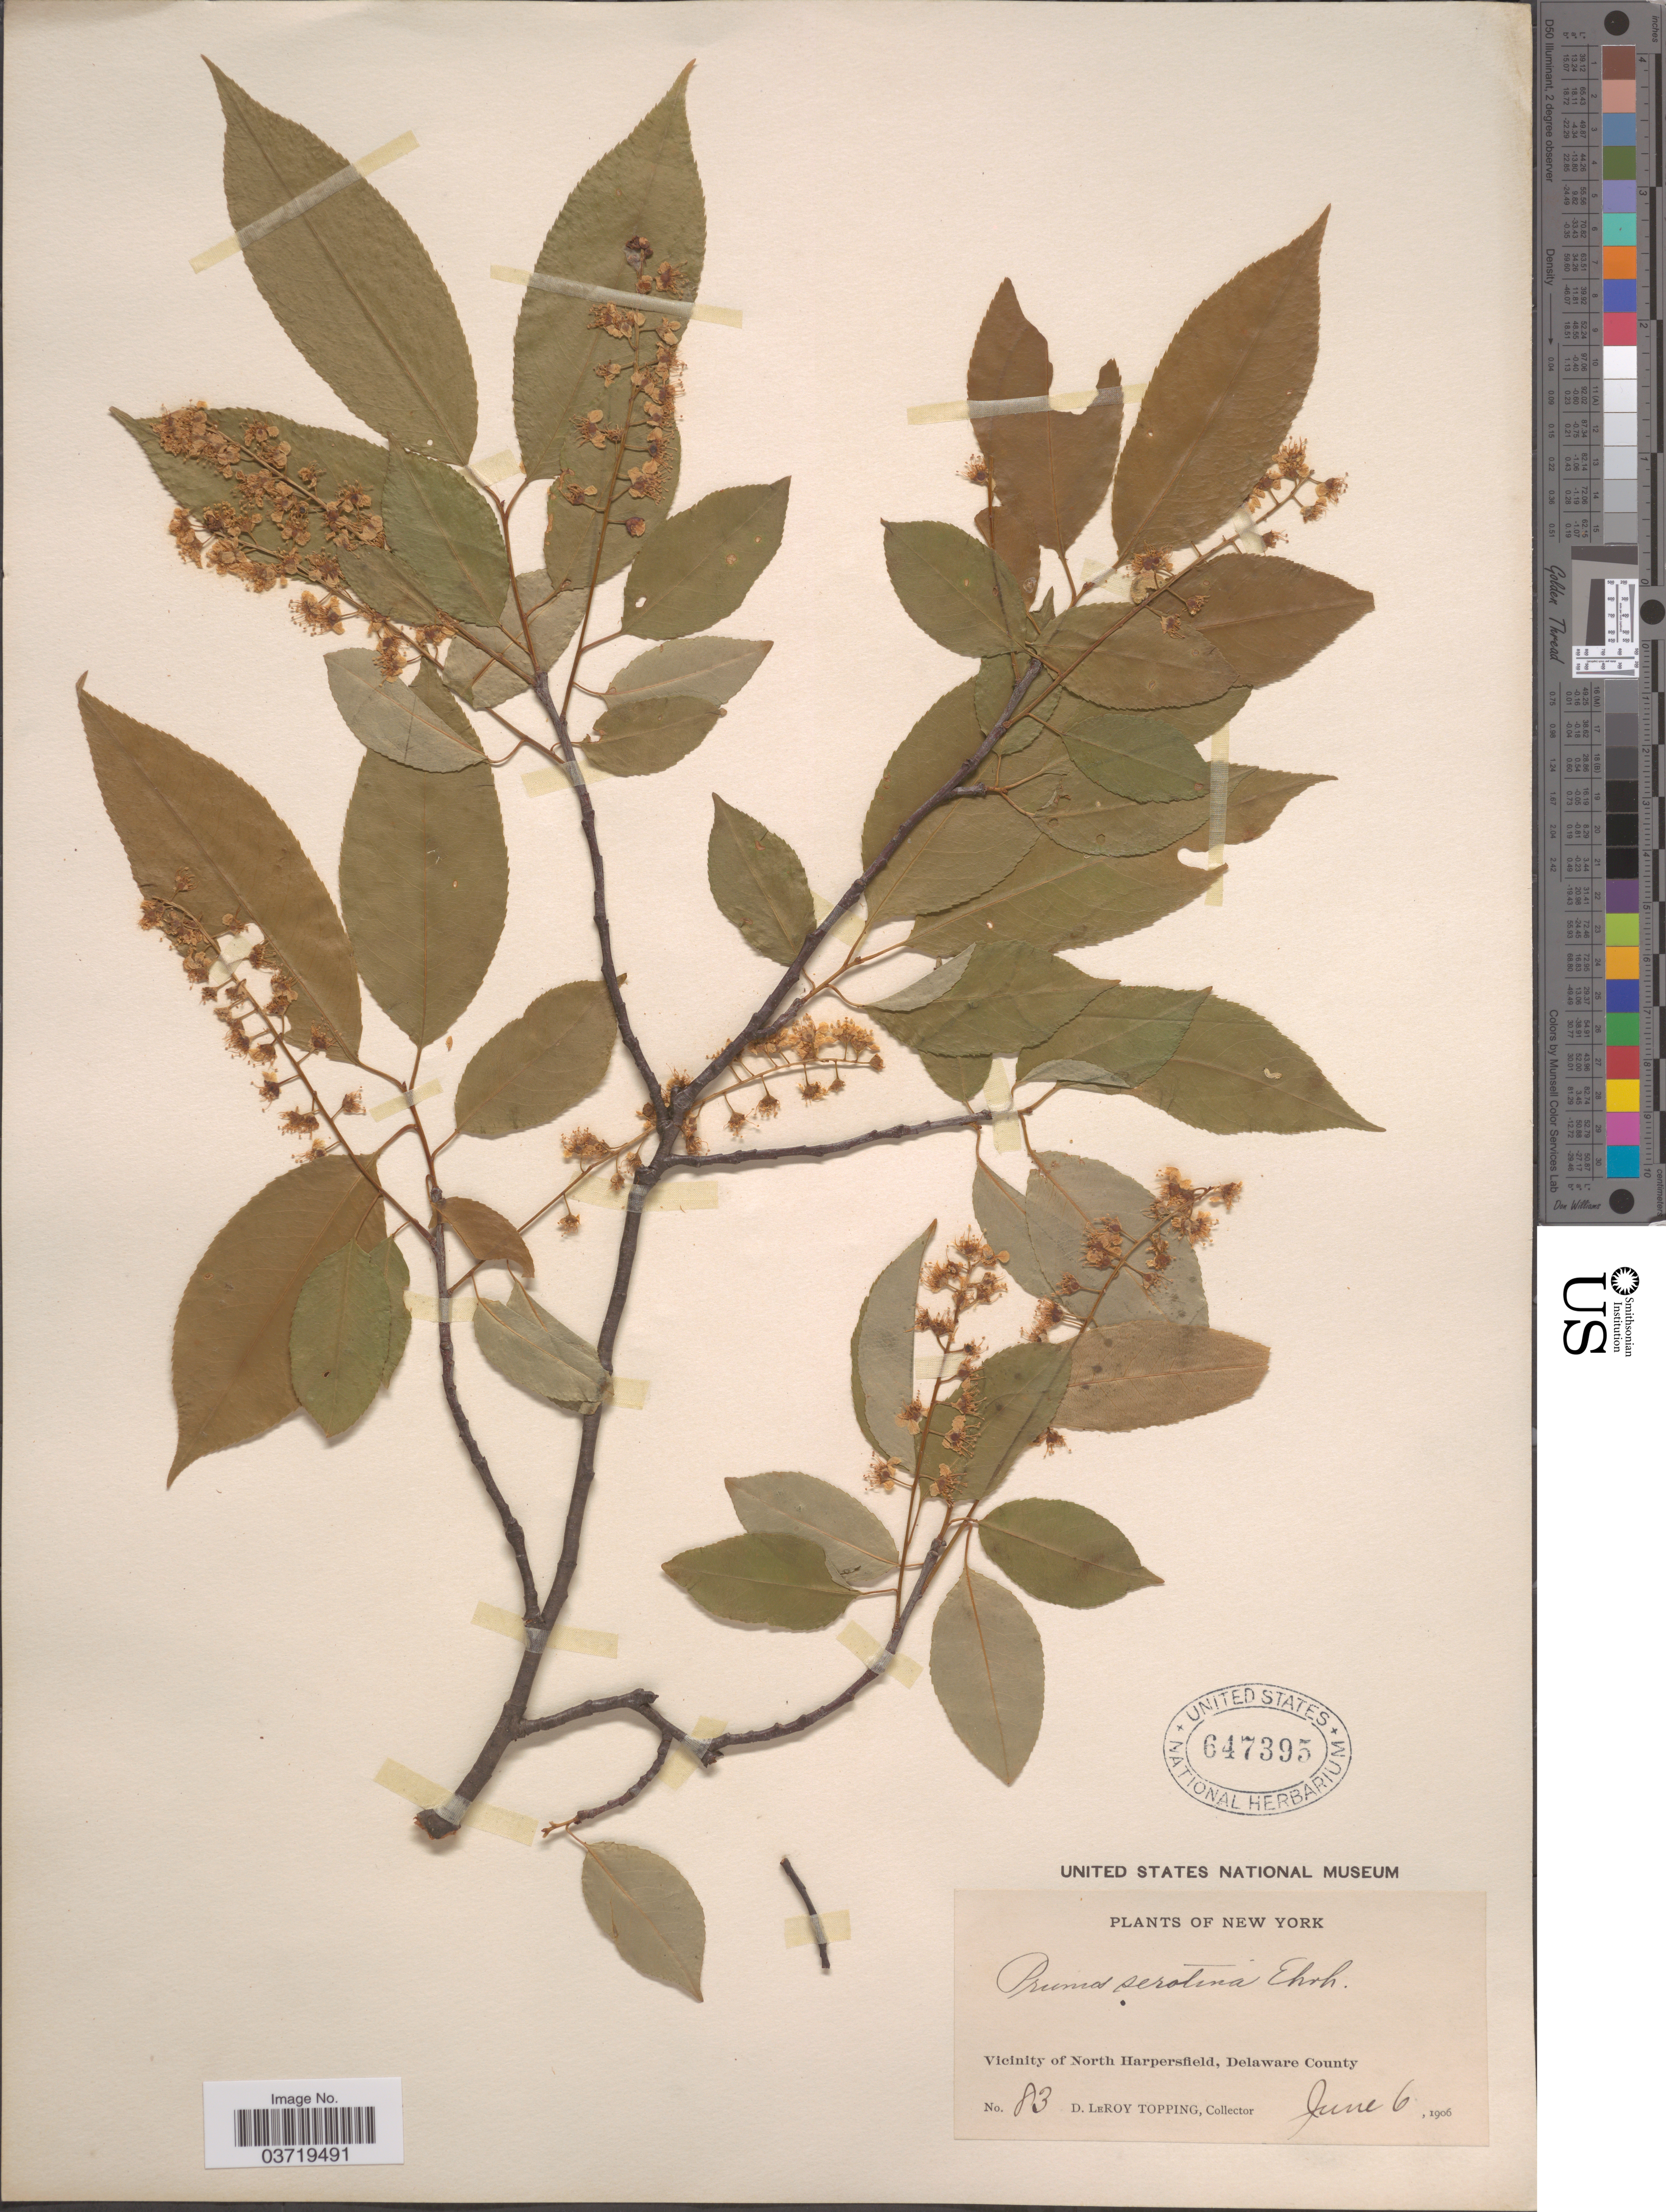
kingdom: Plantae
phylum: Tracheophyta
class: Magnoliopsida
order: Rosales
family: Rosaceae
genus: Prunus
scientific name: Prunus serotina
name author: Ehrh.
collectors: D. L. Topping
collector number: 83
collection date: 1906-06-06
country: United States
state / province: New York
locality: Vicinity of North Harpersfield, Delaware County.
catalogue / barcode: US 647395